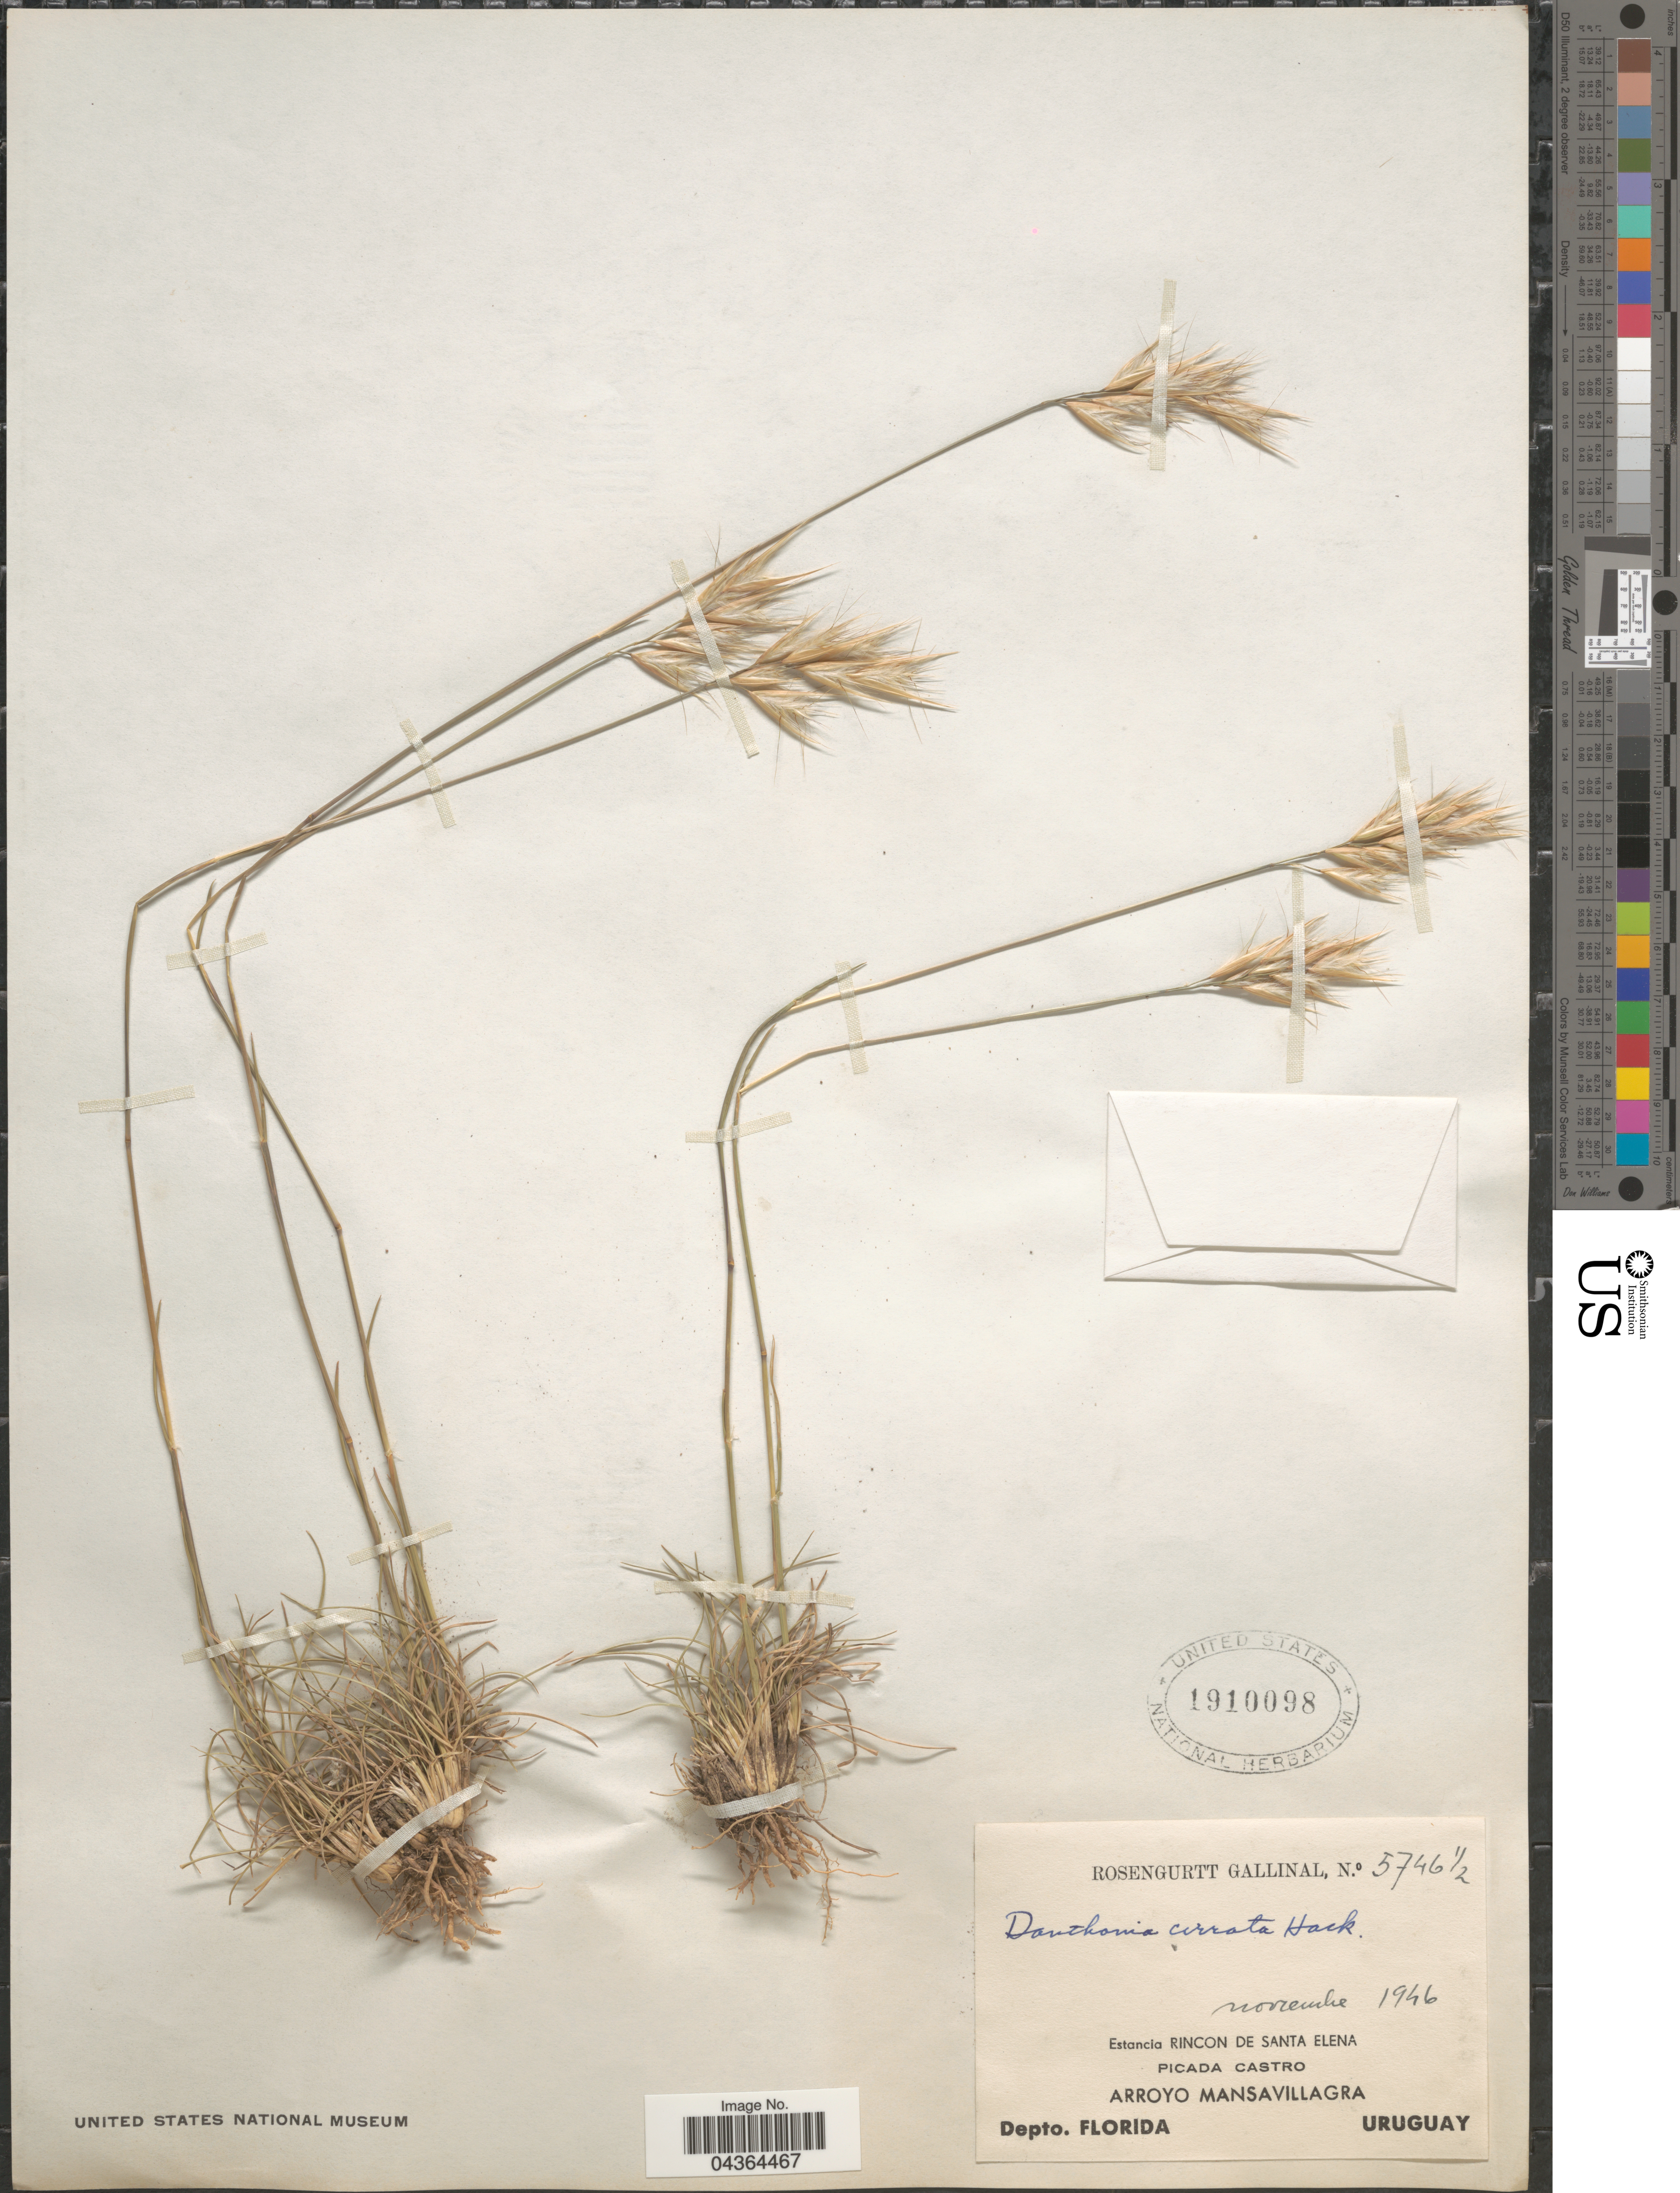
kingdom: Plantae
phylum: Tracheophyta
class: Liliopsida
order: Poales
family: Poaceae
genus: Danthonia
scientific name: Danthonia cirrata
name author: Hack. & Arechav.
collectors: Rosengurtt & -. Gallinal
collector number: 5746½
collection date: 1946-11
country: Uruguay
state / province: Florida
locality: Estancia Rincon de Santa Elena. Picada Castro. Arroyo Mansavillagra. Depto. Florida.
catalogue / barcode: US 1910098